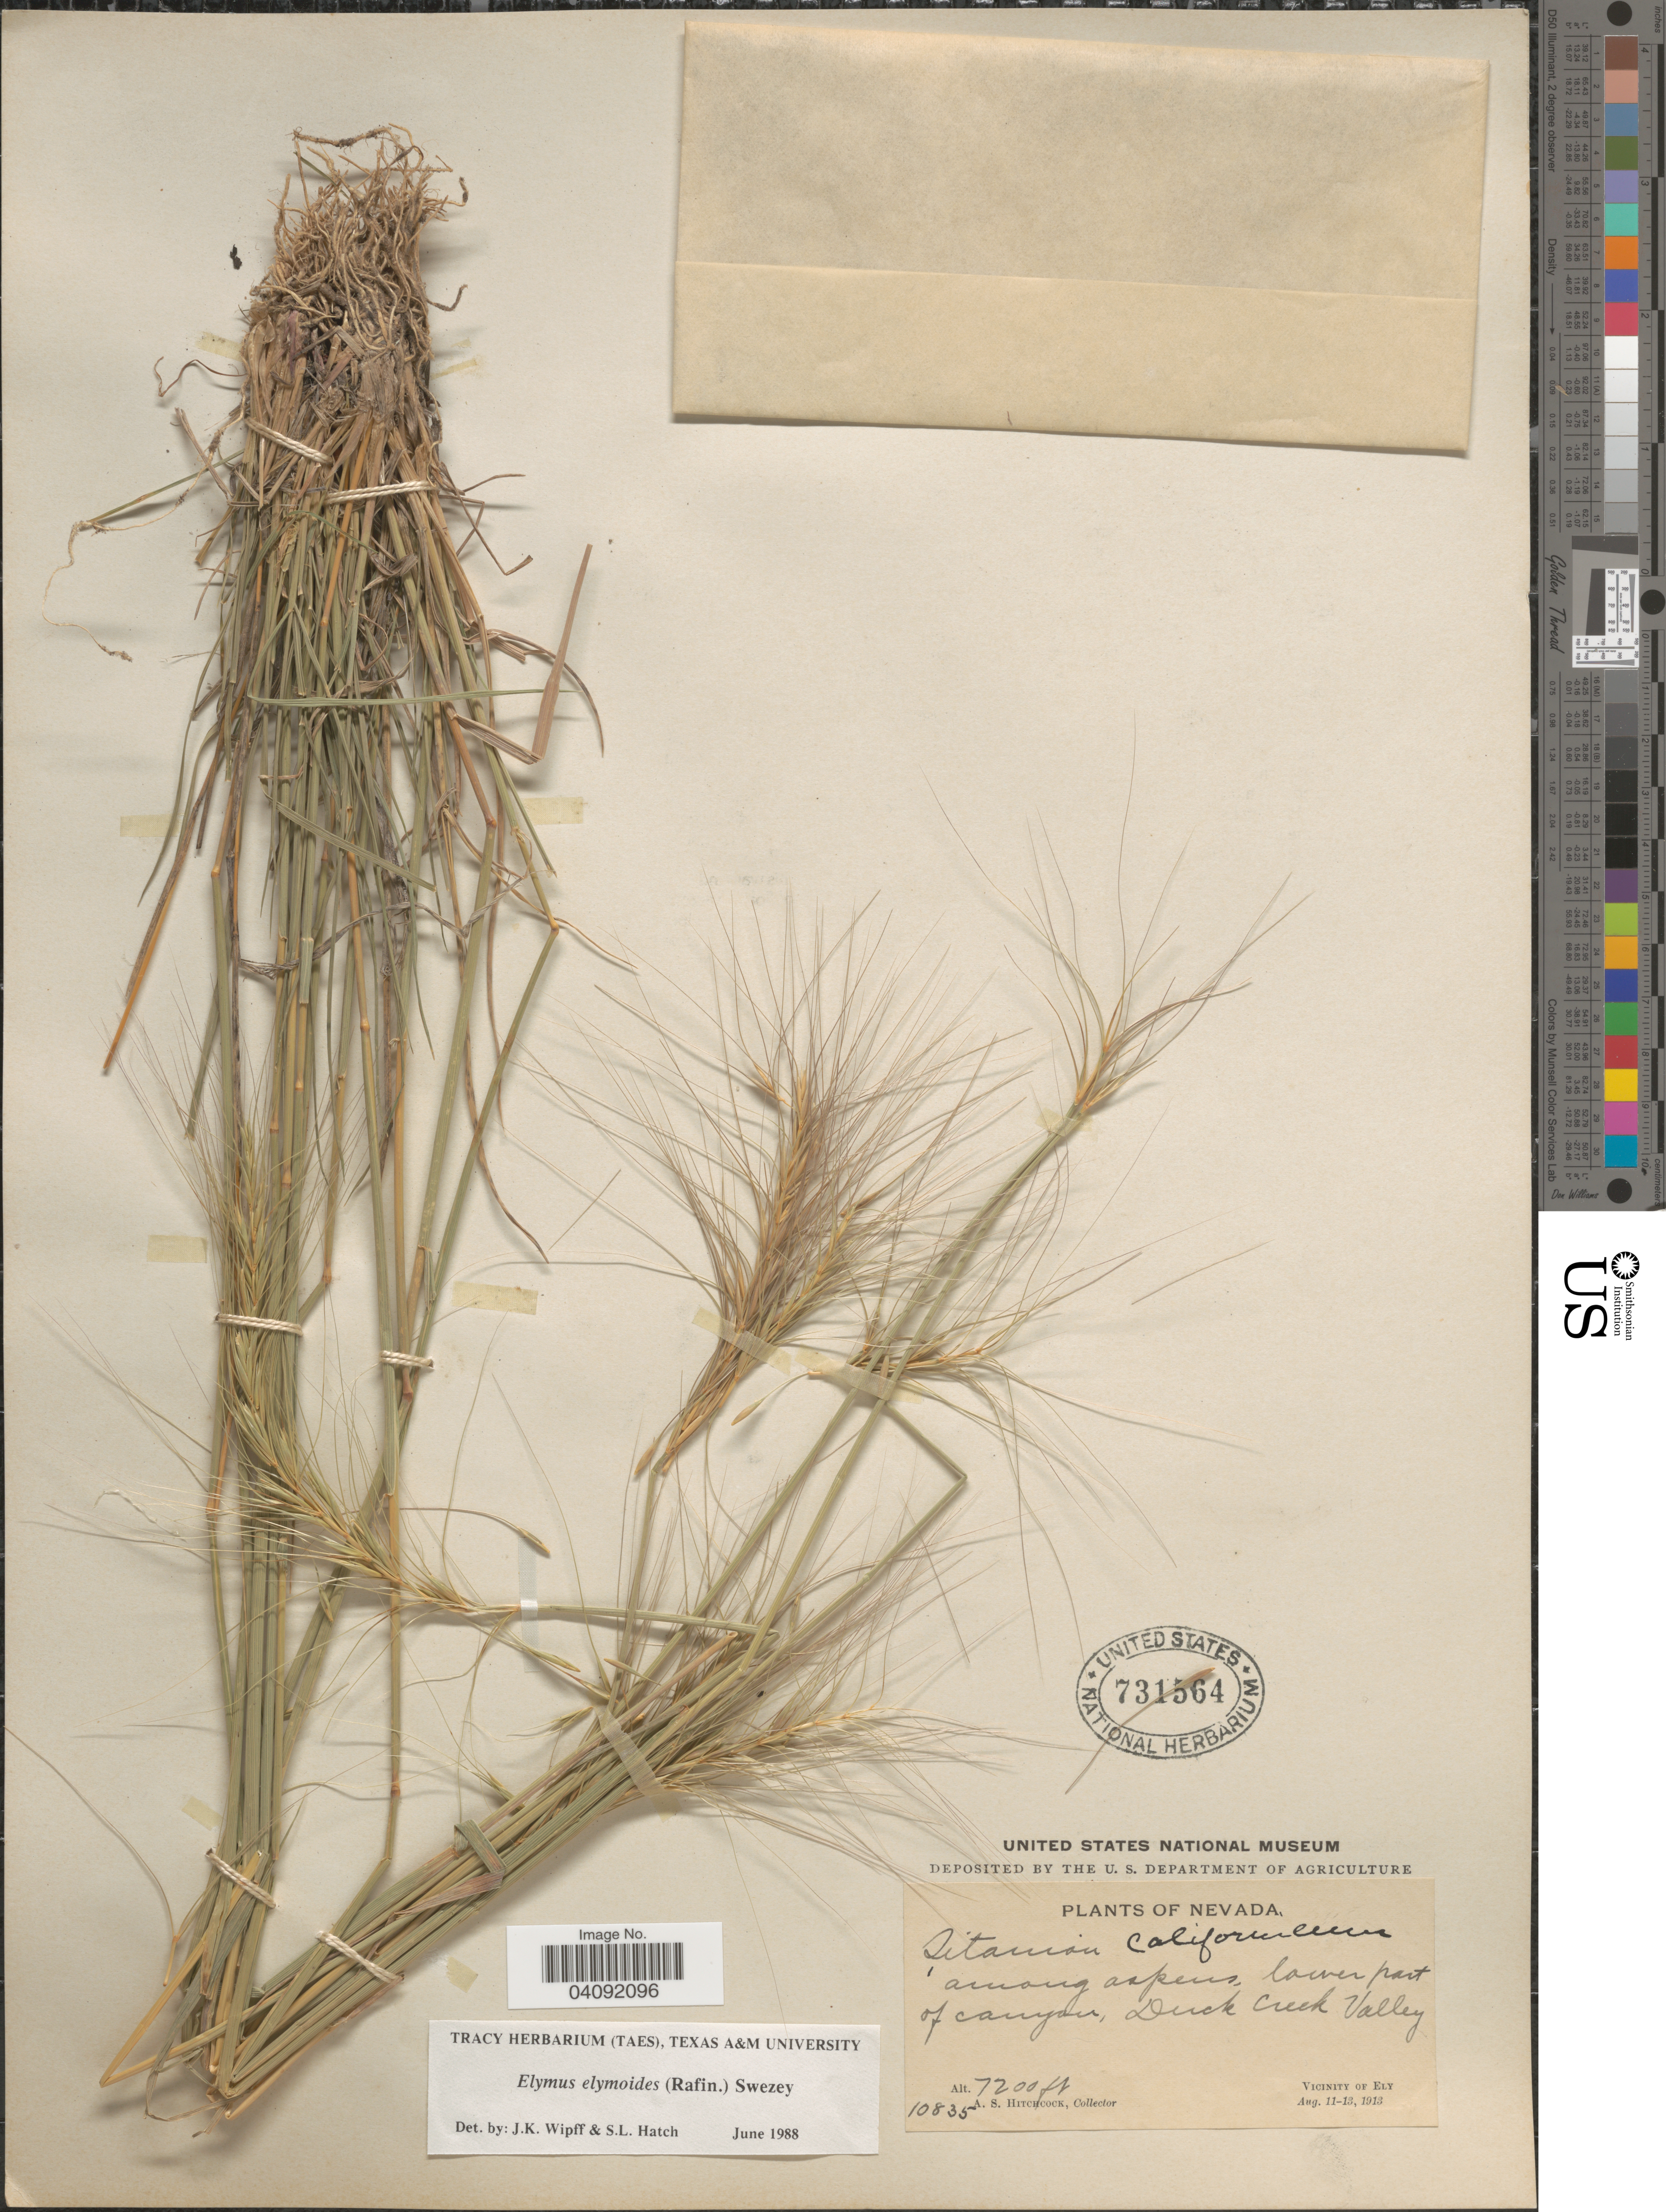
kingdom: Plantae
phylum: Tracheophyta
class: Liliopsida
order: Poales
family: Poaceae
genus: Elymus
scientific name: Elymus elymoides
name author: (Raf.) Swezey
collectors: A. S. Hitchcock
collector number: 10835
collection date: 1913-08-11/1913-08-13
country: United States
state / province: Nevada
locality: Among aspens, lower part of canyon, Duck Creek Valley. Vicinity of Ely.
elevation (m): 2195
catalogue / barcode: US 731564